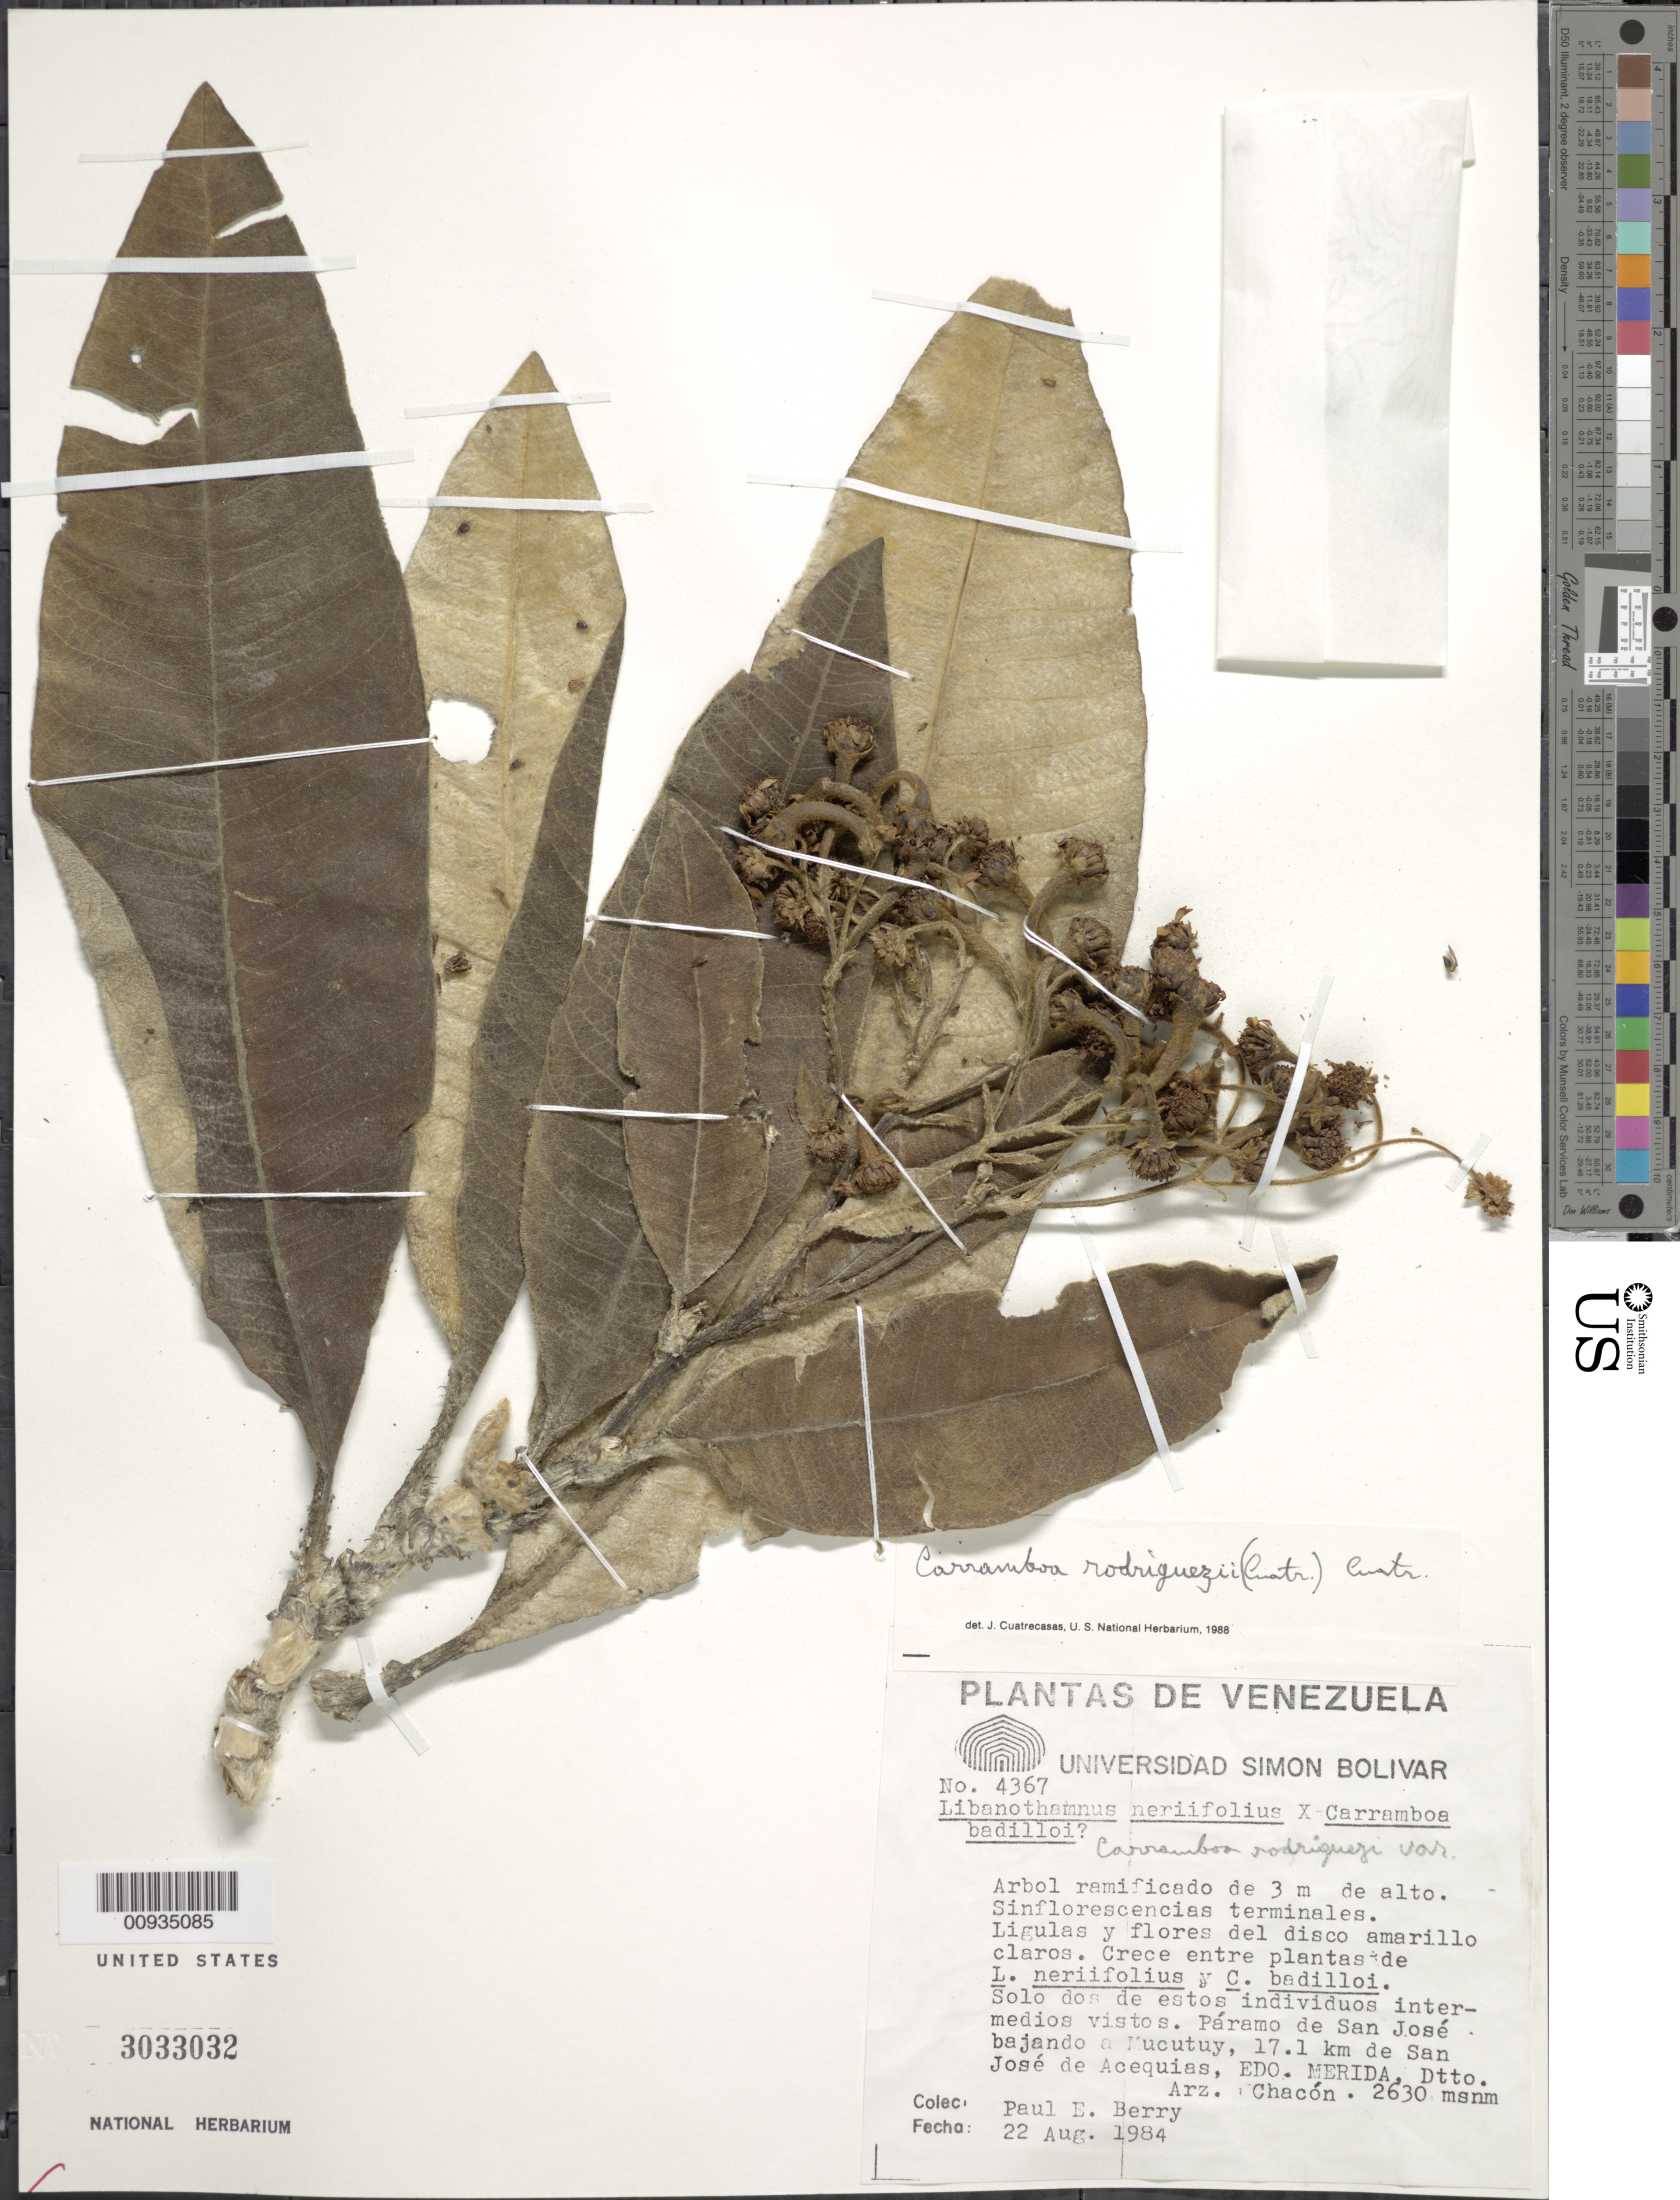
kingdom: Plantae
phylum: Tracheophyta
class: Magnoliopsida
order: Asterales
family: Asteraceae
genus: Carramboa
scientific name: Carramboa rodriguezii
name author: (Cuatrec.) Cuatrec.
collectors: P. E. Berry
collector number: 4367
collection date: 1984-08-22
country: Venezuela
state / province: Mérida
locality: Paramo de San Jose bajando a Mucutuy, 17.1 km de San Jose de Acequias, Dtto. Arz. Chacon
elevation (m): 2630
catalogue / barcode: US 3033032